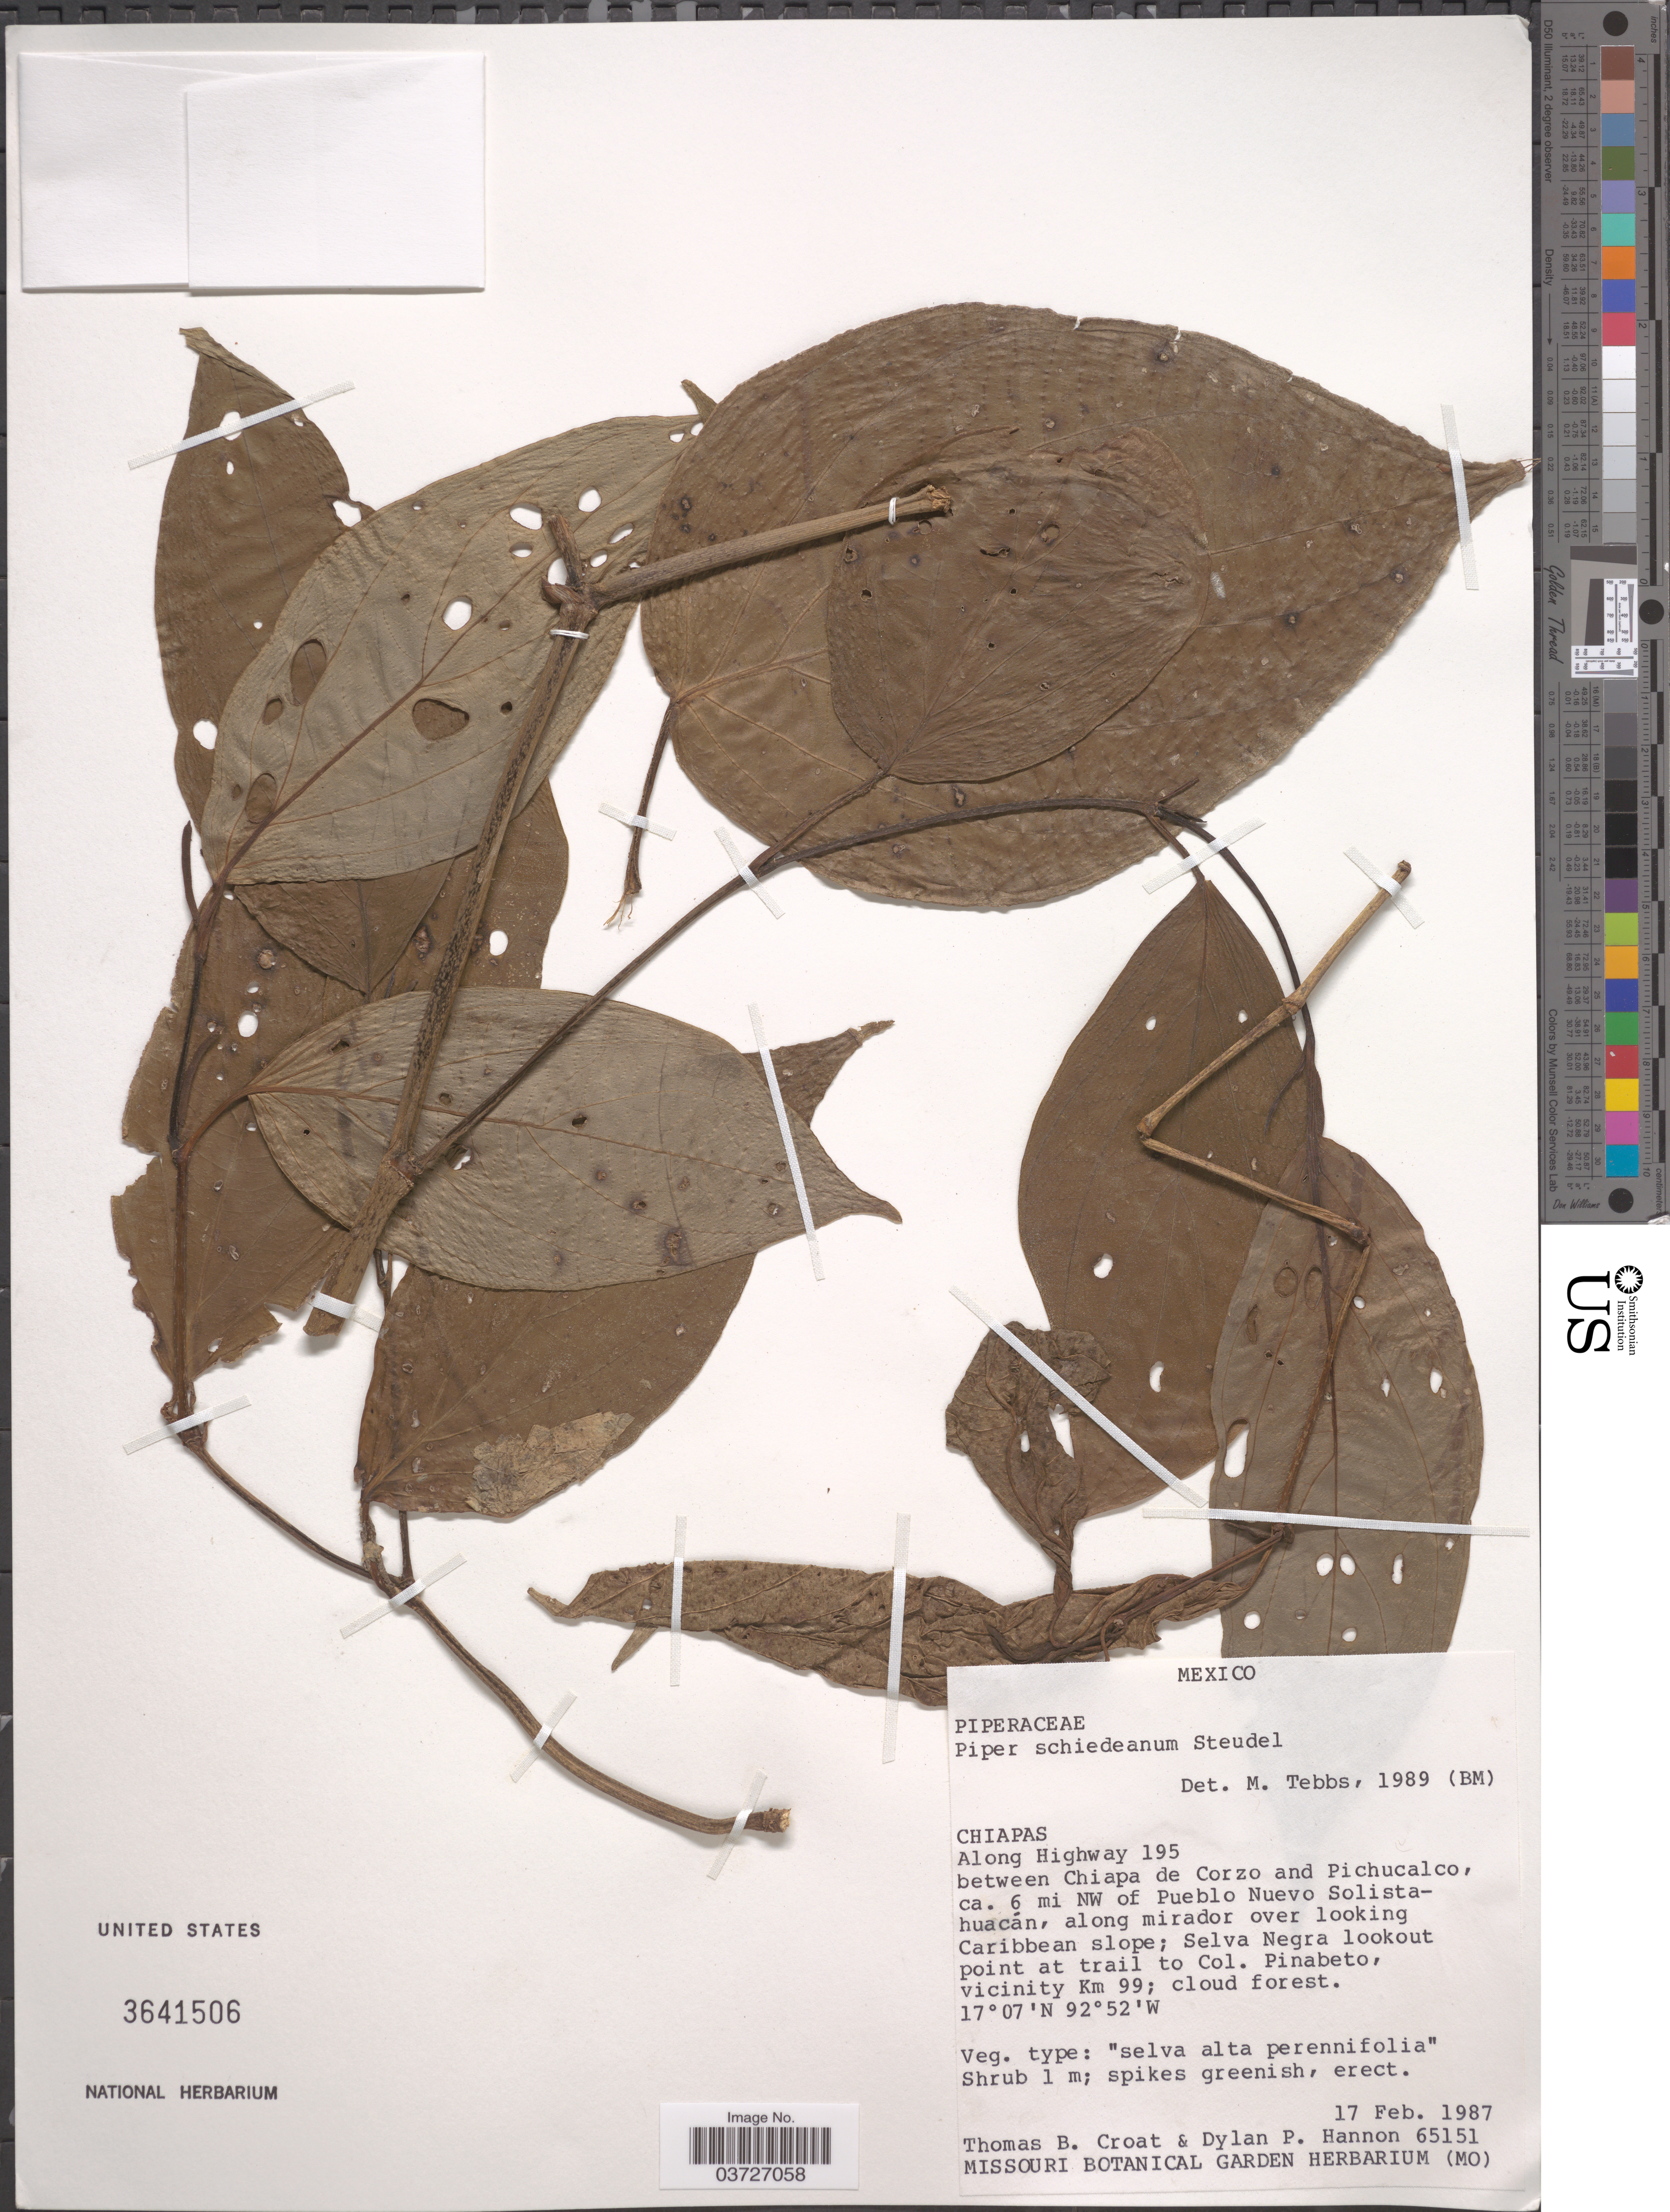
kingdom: Plantae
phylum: Tracheophyta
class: Magnoliopsida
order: Piperales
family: Piperaceae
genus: Piper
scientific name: Piper schiedeanum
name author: Steud.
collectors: T. B. Croat & D. Hannon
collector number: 65151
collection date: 1987-02-17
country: Mexico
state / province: Chiapas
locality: Along Highway 195 between Chiapa de Corzo and Pichucalco, ca. 6 mi NW of Pueblo Nuevo Solistahuacán, along mirador over looking Caribbean slope; Selva Negra lookout point at trail to Col. Pinabeto, vicinity Km.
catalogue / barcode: US 3641506